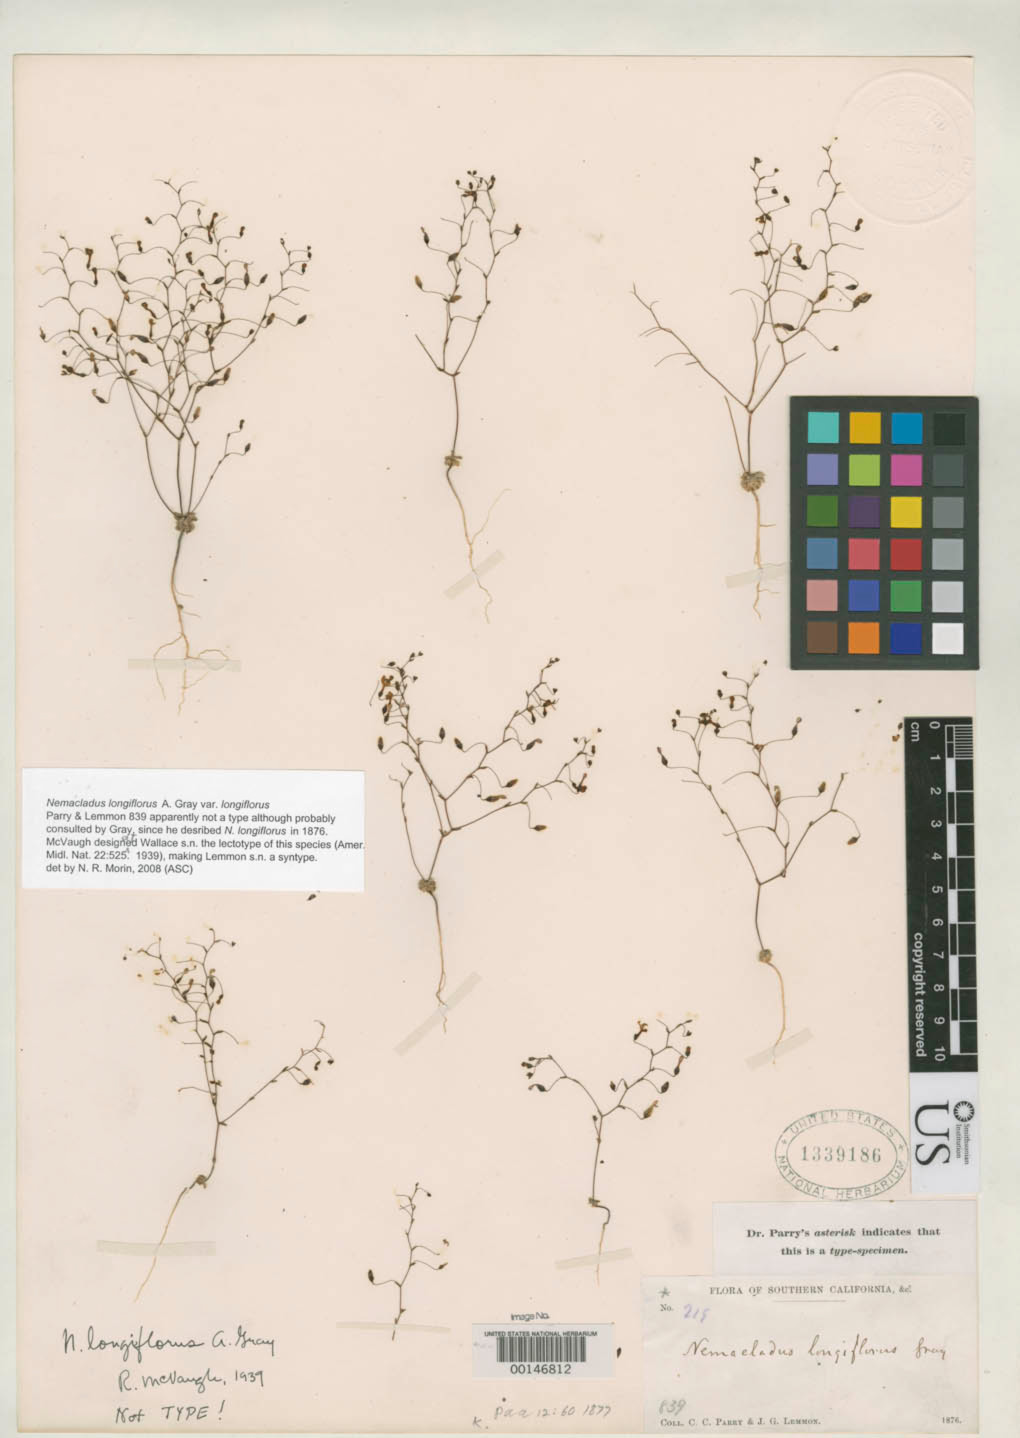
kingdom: Plantae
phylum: Tracheophyta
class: Magnoliopsida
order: Asterales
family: Campanulaceae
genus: Nemacladus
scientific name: Nemacladus longiflorus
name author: A. Gray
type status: Possible Syntype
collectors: C. C. Parry & J. G. Lemmon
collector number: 219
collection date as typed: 1876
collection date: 1876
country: United States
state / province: California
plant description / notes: Lectotype is Wallace s.n. as designated by McVaugh (1939).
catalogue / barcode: US 1339186